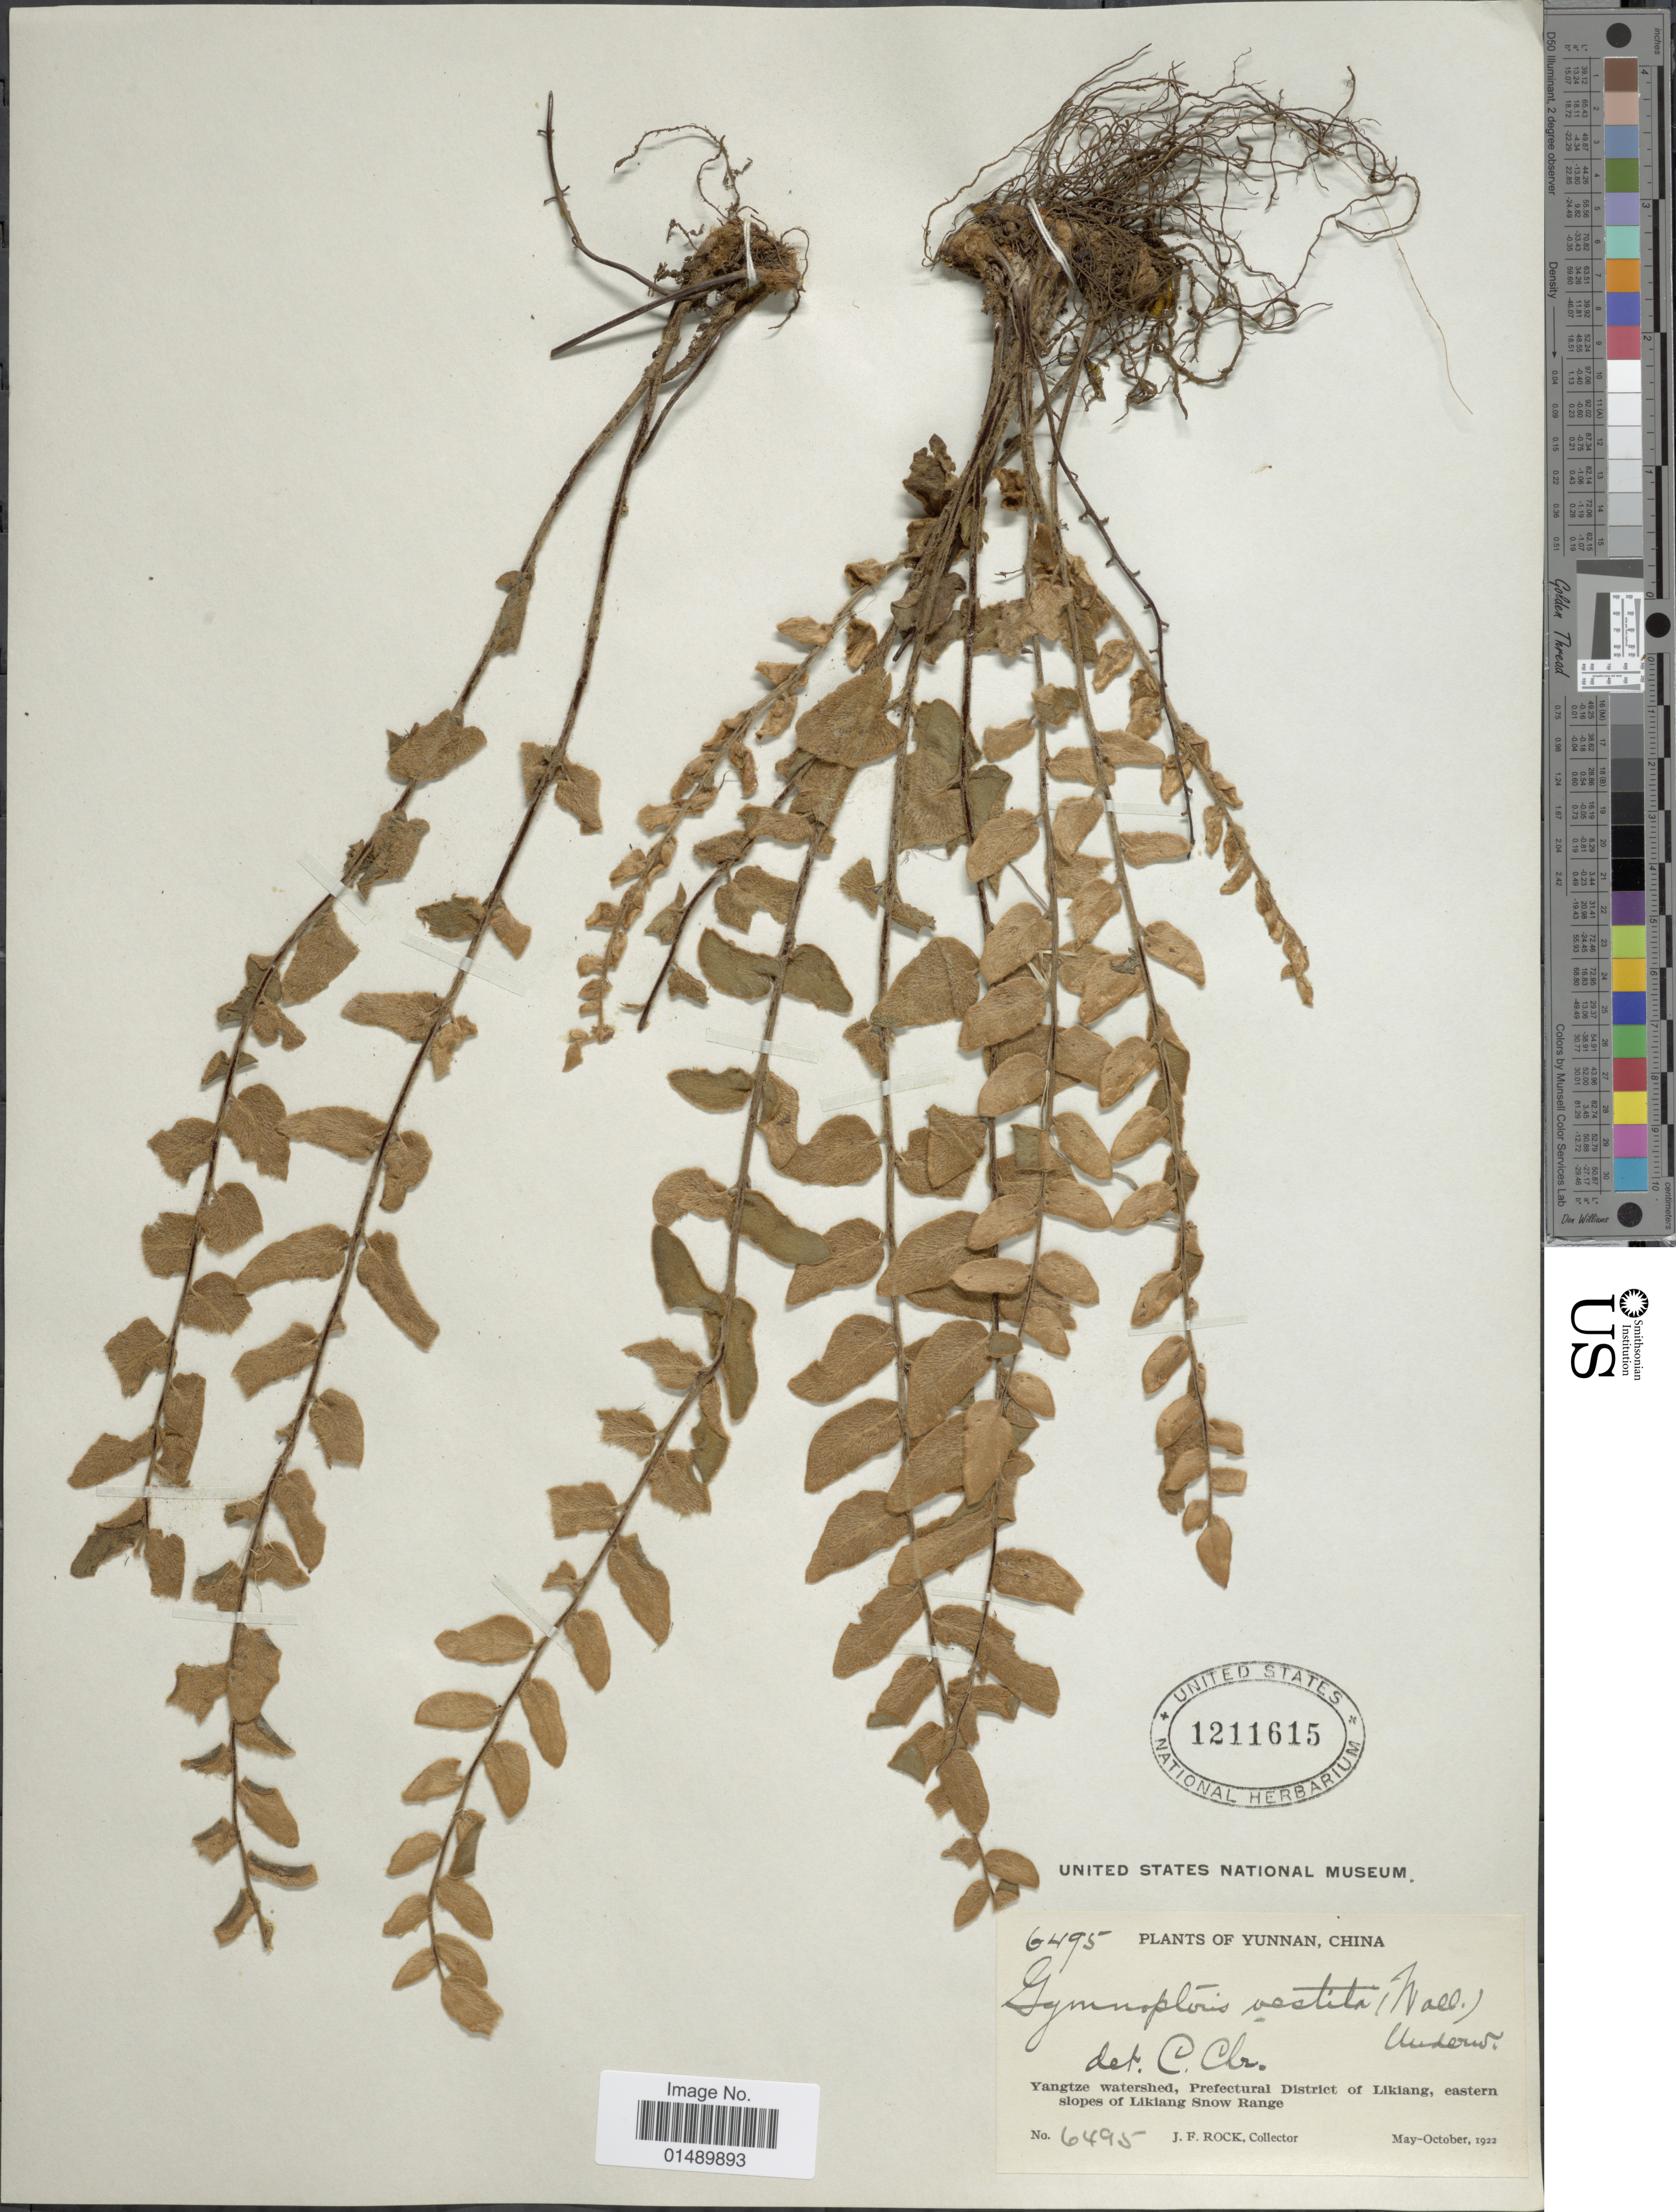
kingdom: Plantae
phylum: Tracheophyta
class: Polypodiopsida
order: Polypodiales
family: Pteridaceae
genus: Paragymnopteris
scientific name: Paragymnopteris vestita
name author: (Wall. ex C. Presl) K.H. Shing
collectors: J. Rock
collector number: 6495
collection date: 1922-05/1922-10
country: China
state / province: Yunnan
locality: Yunnan, China, Yangtze watershed, Prefectural District of Likiang, eastern slopes of Likiang Snow Range.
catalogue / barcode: US 1211615